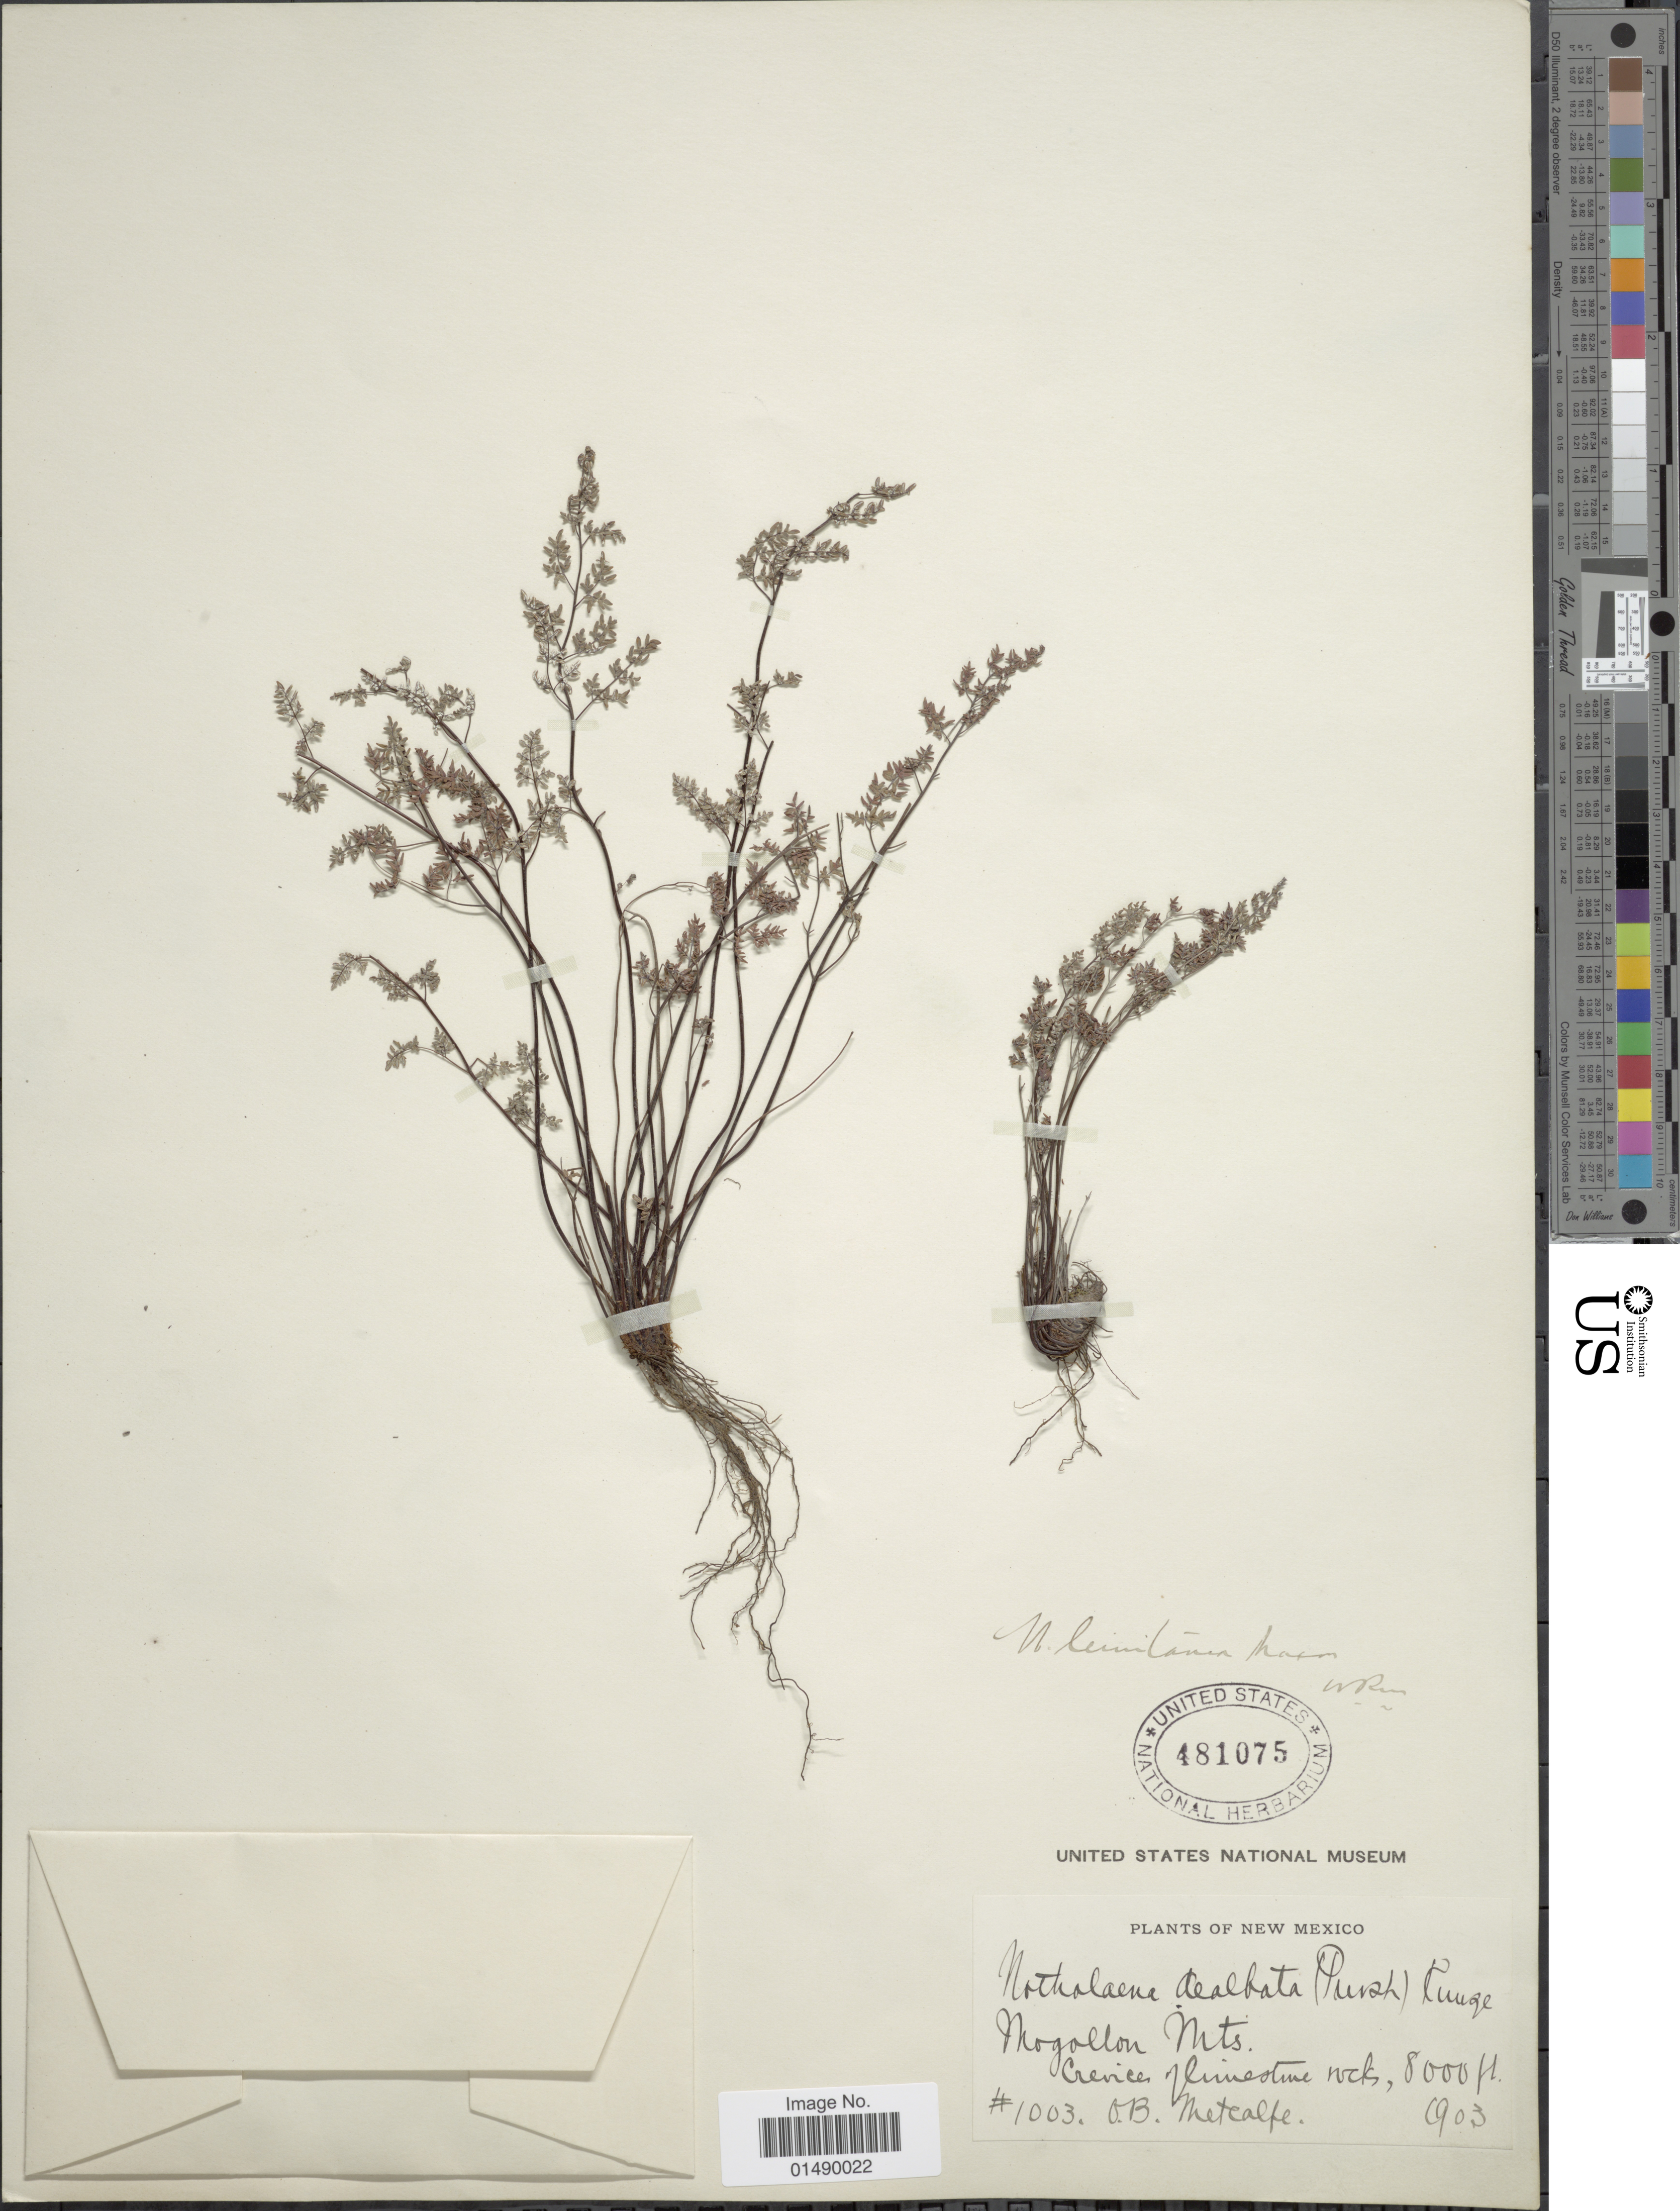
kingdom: Plantae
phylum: Tracheophyta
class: Polypodiopsida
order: Polypodiales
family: Pteridaceae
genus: Argyrochosma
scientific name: Argyrochosma limitanea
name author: (Maxon) Windham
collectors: O. B. Metcalfe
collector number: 1003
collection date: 1903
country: United States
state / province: New Mexico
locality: New Mexico, Mogollon Mts., Crevices of Limestones rocks.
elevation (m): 2438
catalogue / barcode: US 481075